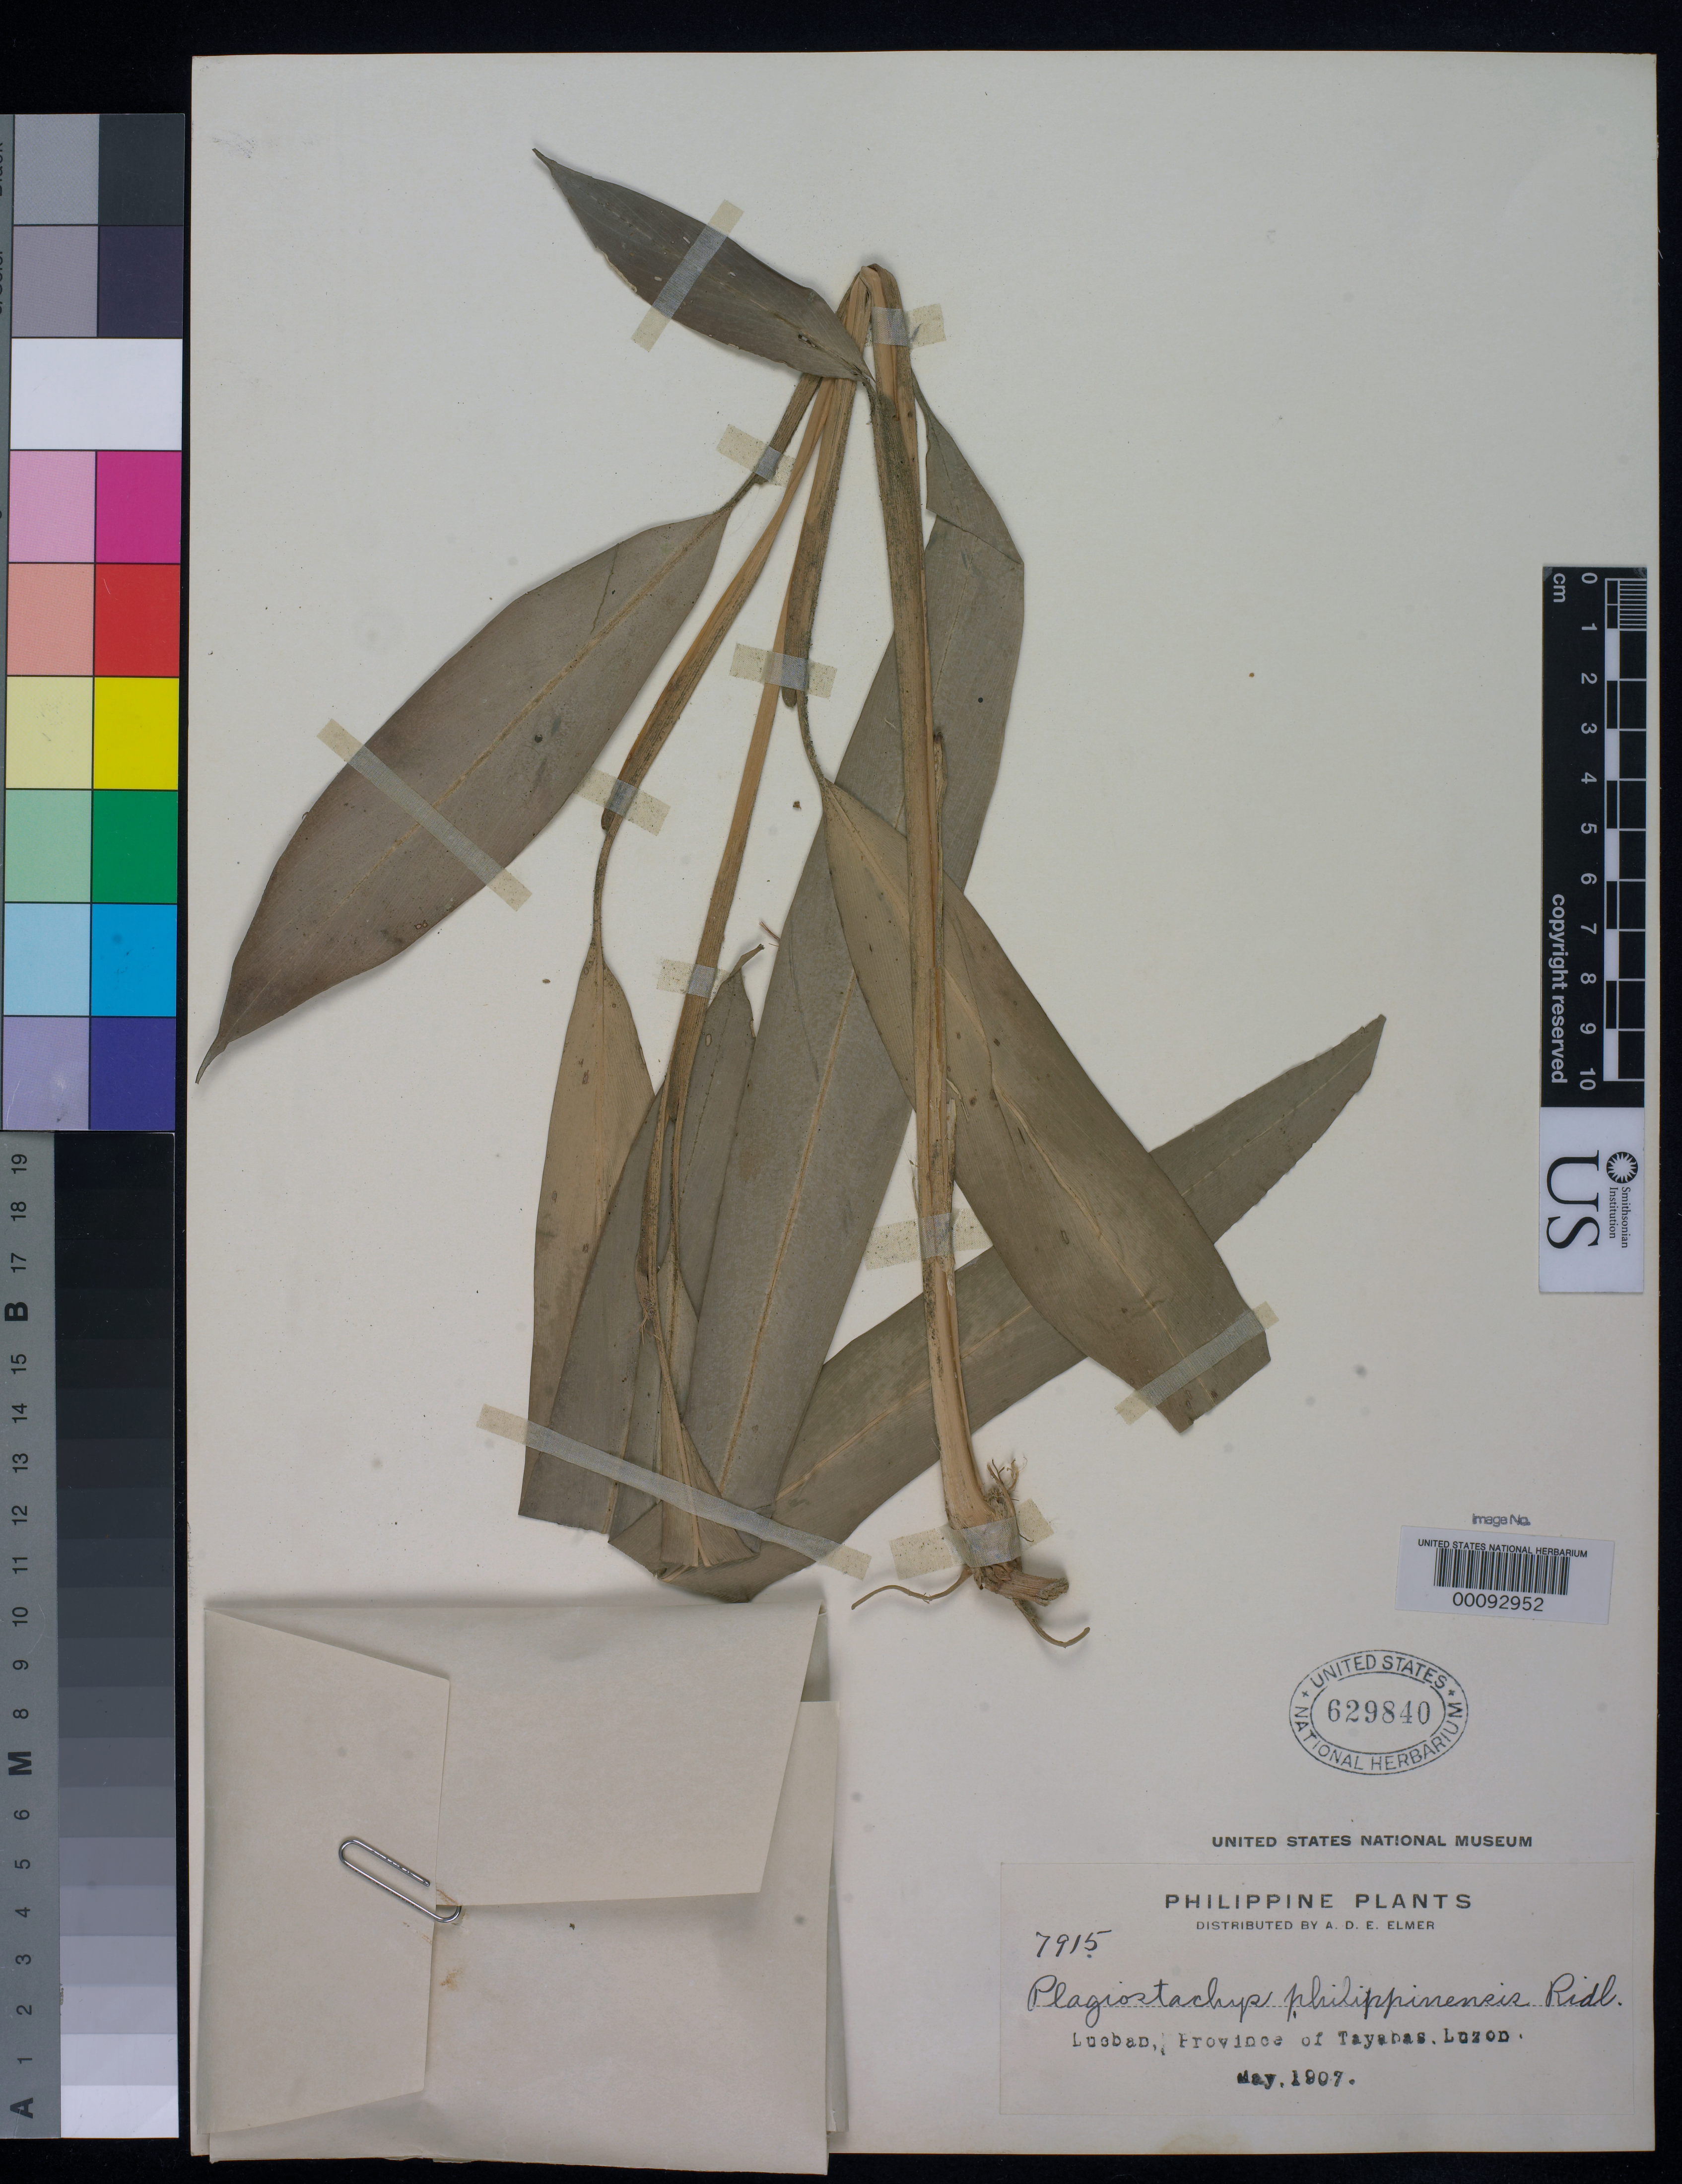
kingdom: Plantae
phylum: Tracheophyta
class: Liliopsida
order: Zingiberales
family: Zingiberaceae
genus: Plagiostachys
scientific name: Plagiostachys philippinensis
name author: Ridl. in Elmer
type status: Isotype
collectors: A. D. E. Elmer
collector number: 7915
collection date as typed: May 1907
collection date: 1907-05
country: Philippines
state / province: Calabarzon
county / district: Quezon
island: Luzon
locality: Lucban, Province of Tayabas, Luzon.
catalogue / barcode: US 629840